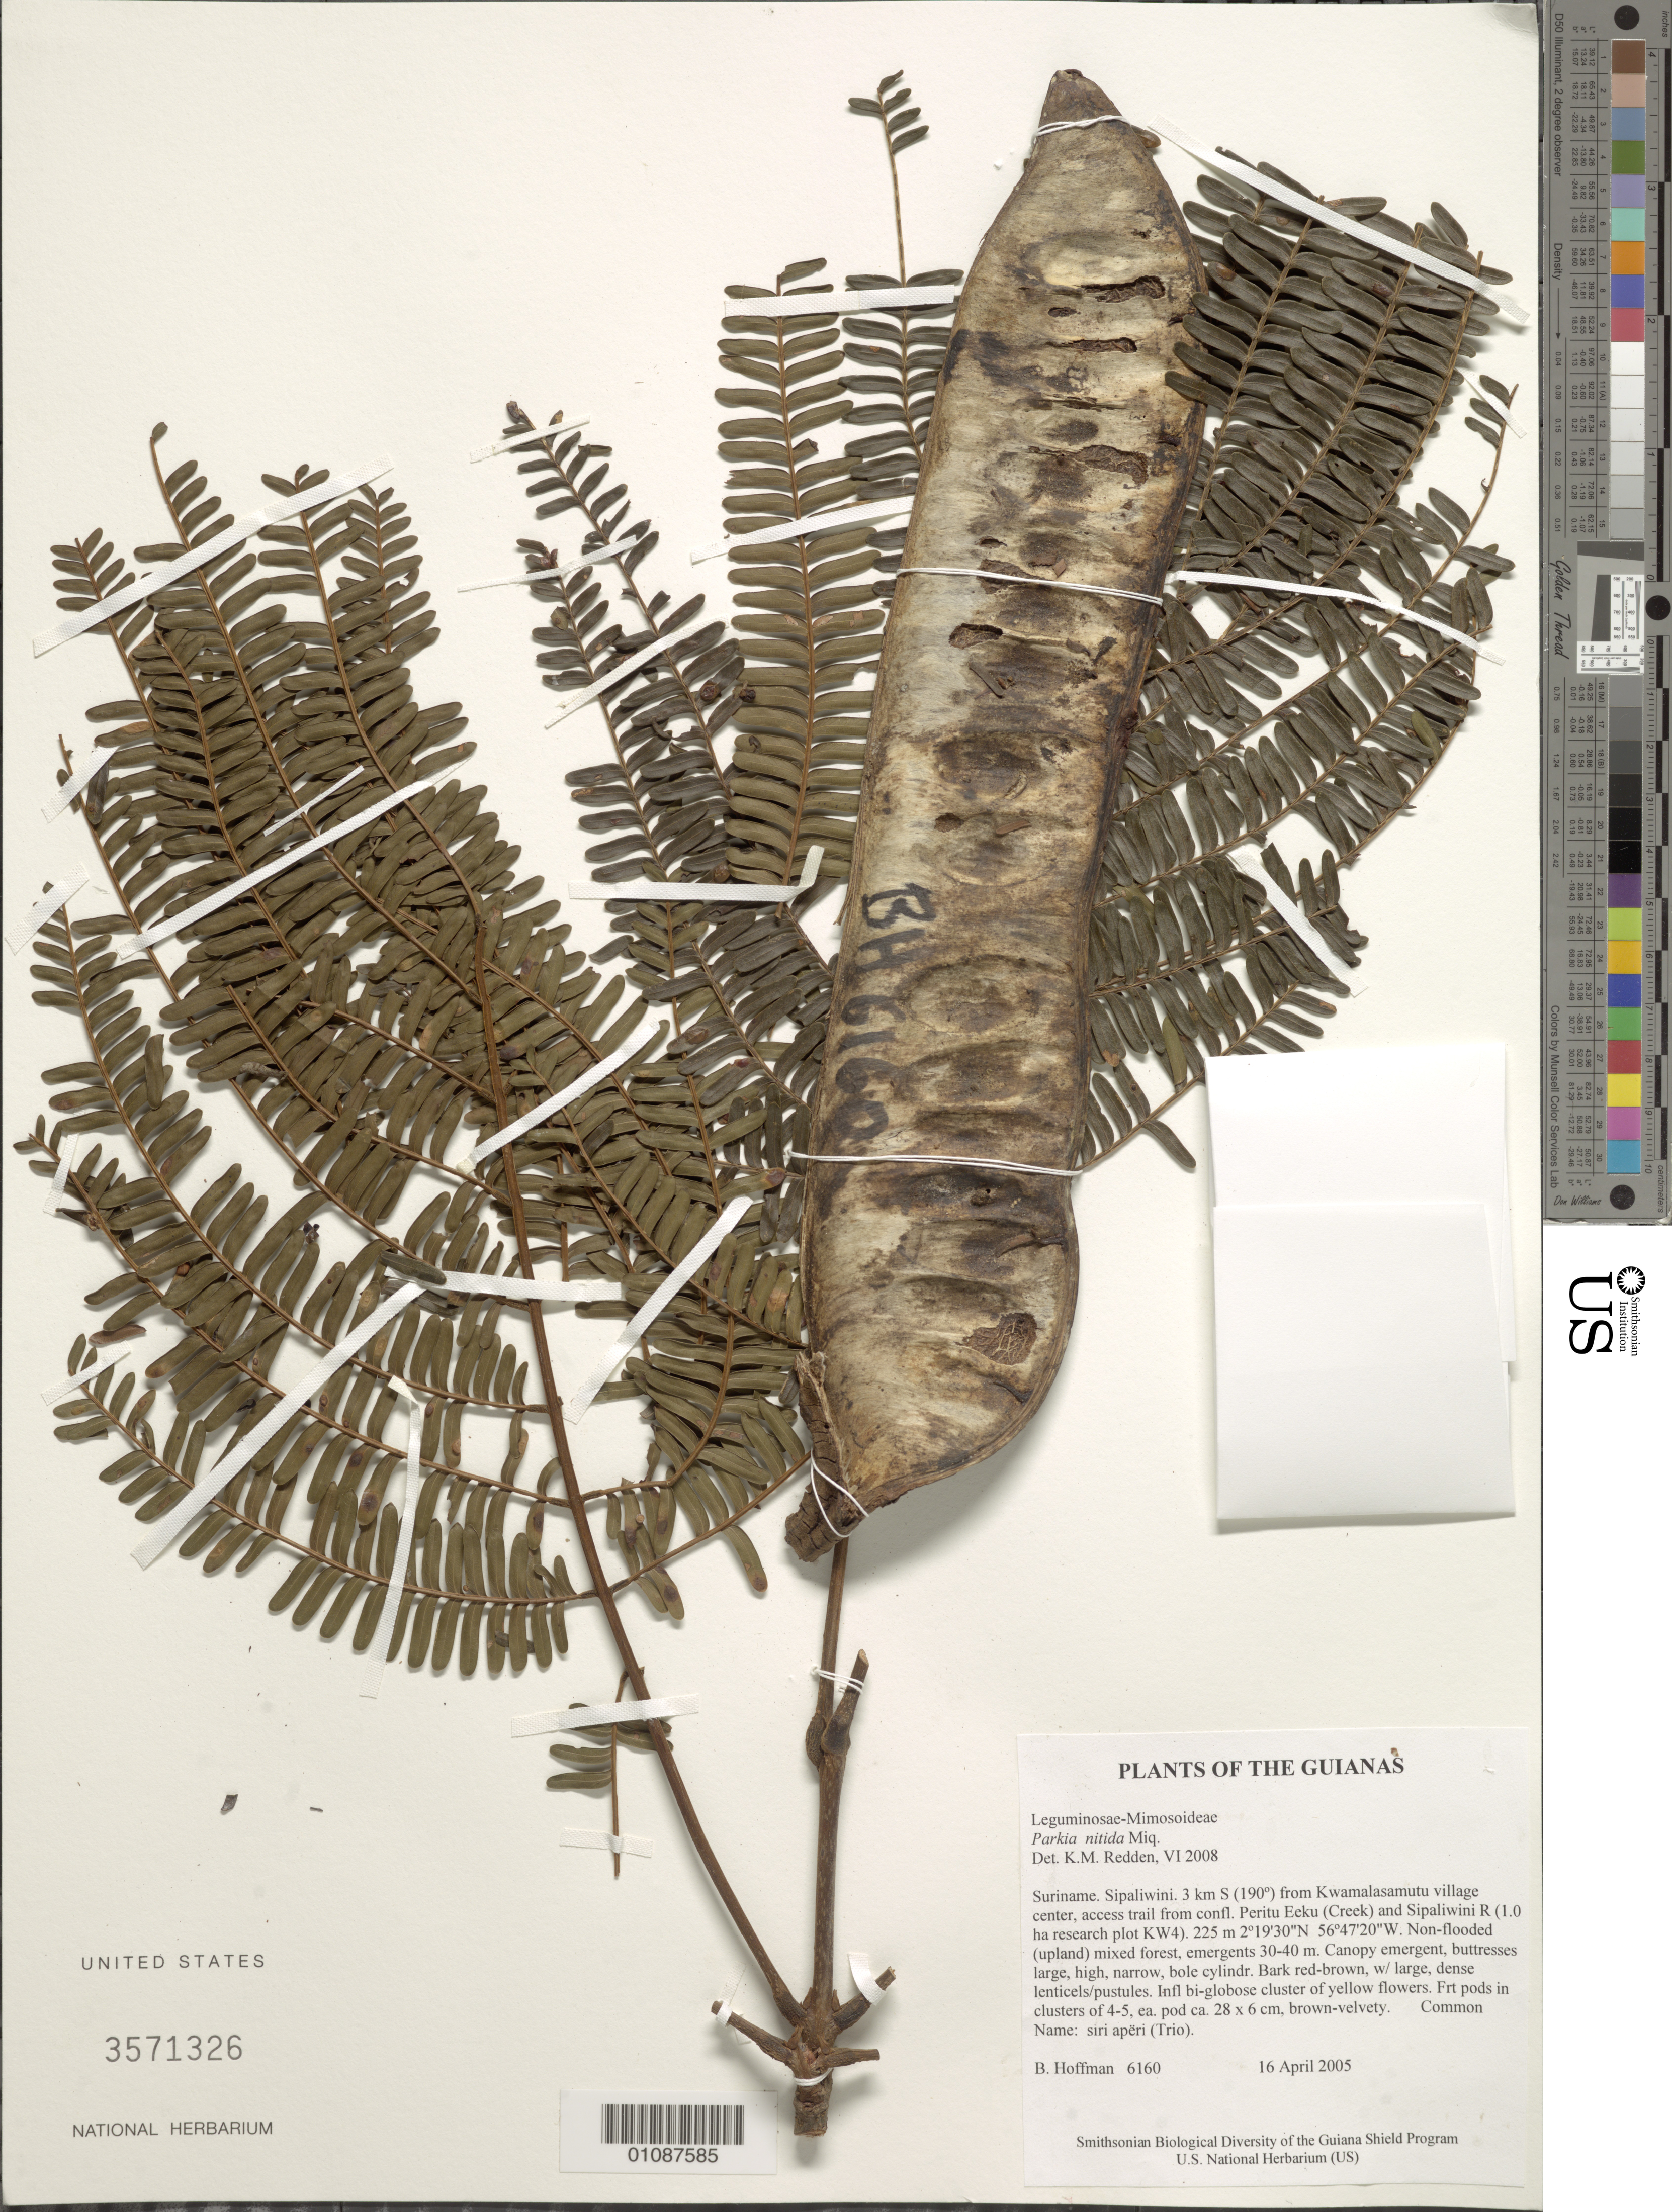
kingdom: Plantae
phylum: Tracheophyta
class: Magnoliopsida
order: Fabales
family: Fabaceae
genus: Parkia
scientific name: Parkia nitida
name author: Miq.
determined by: Redden, K. M.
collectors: B. Hoffman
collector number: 6160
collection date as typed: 16 April 2005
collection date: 2005-04-16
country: Suriname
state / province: Sipaliwini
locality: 3 km S (190º) from Kwamalasamutu village center, access trail from confl. Peritu Eeku (Creek) and Sipaliwini R (1.0 ha research plot KW4)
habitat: Non-flooded (upland) mixed forest, emergents 30-40 m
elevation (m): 225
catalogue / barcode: US 3571326